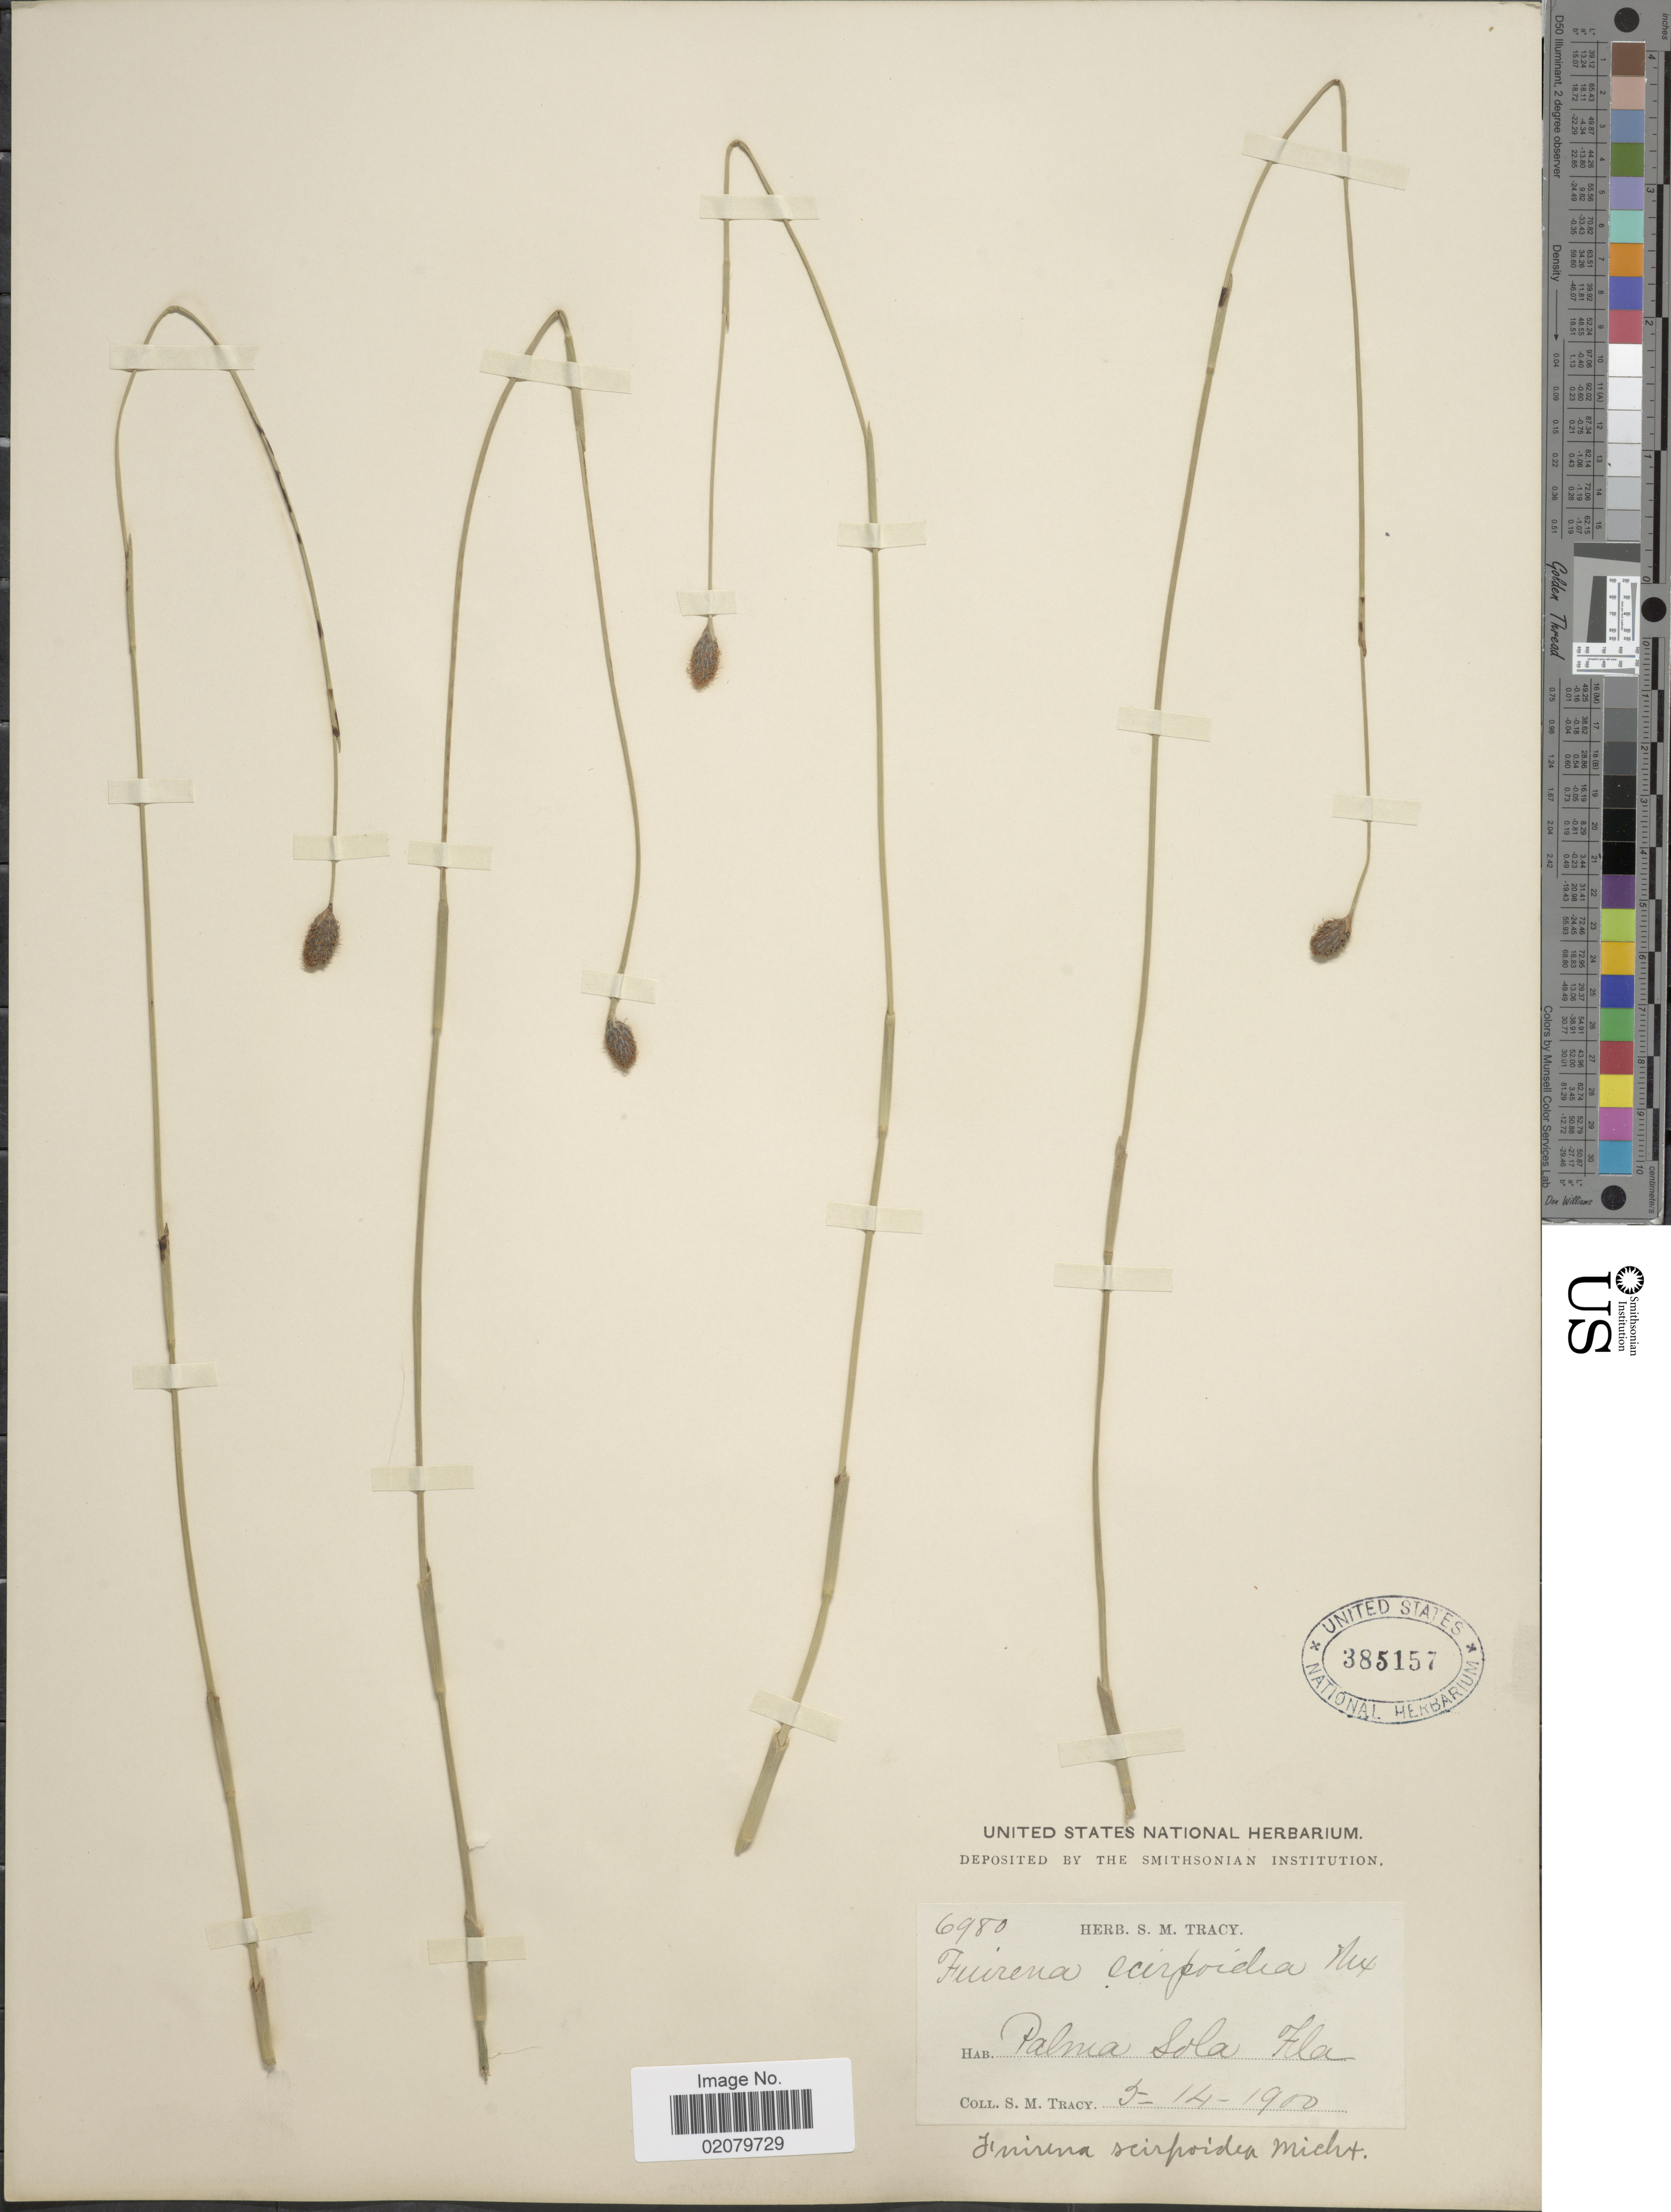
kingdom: Plantae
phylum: Tracheophyta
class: Liliopsida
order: Poales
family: Cyperaceae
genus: Fuirena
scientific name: Fuirena scirpoidea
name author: Michx.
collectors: S. M. Tracy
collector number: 6980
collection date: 1900-03-14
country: United States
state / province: Florida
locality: Palma Sola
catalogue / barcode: US 385157